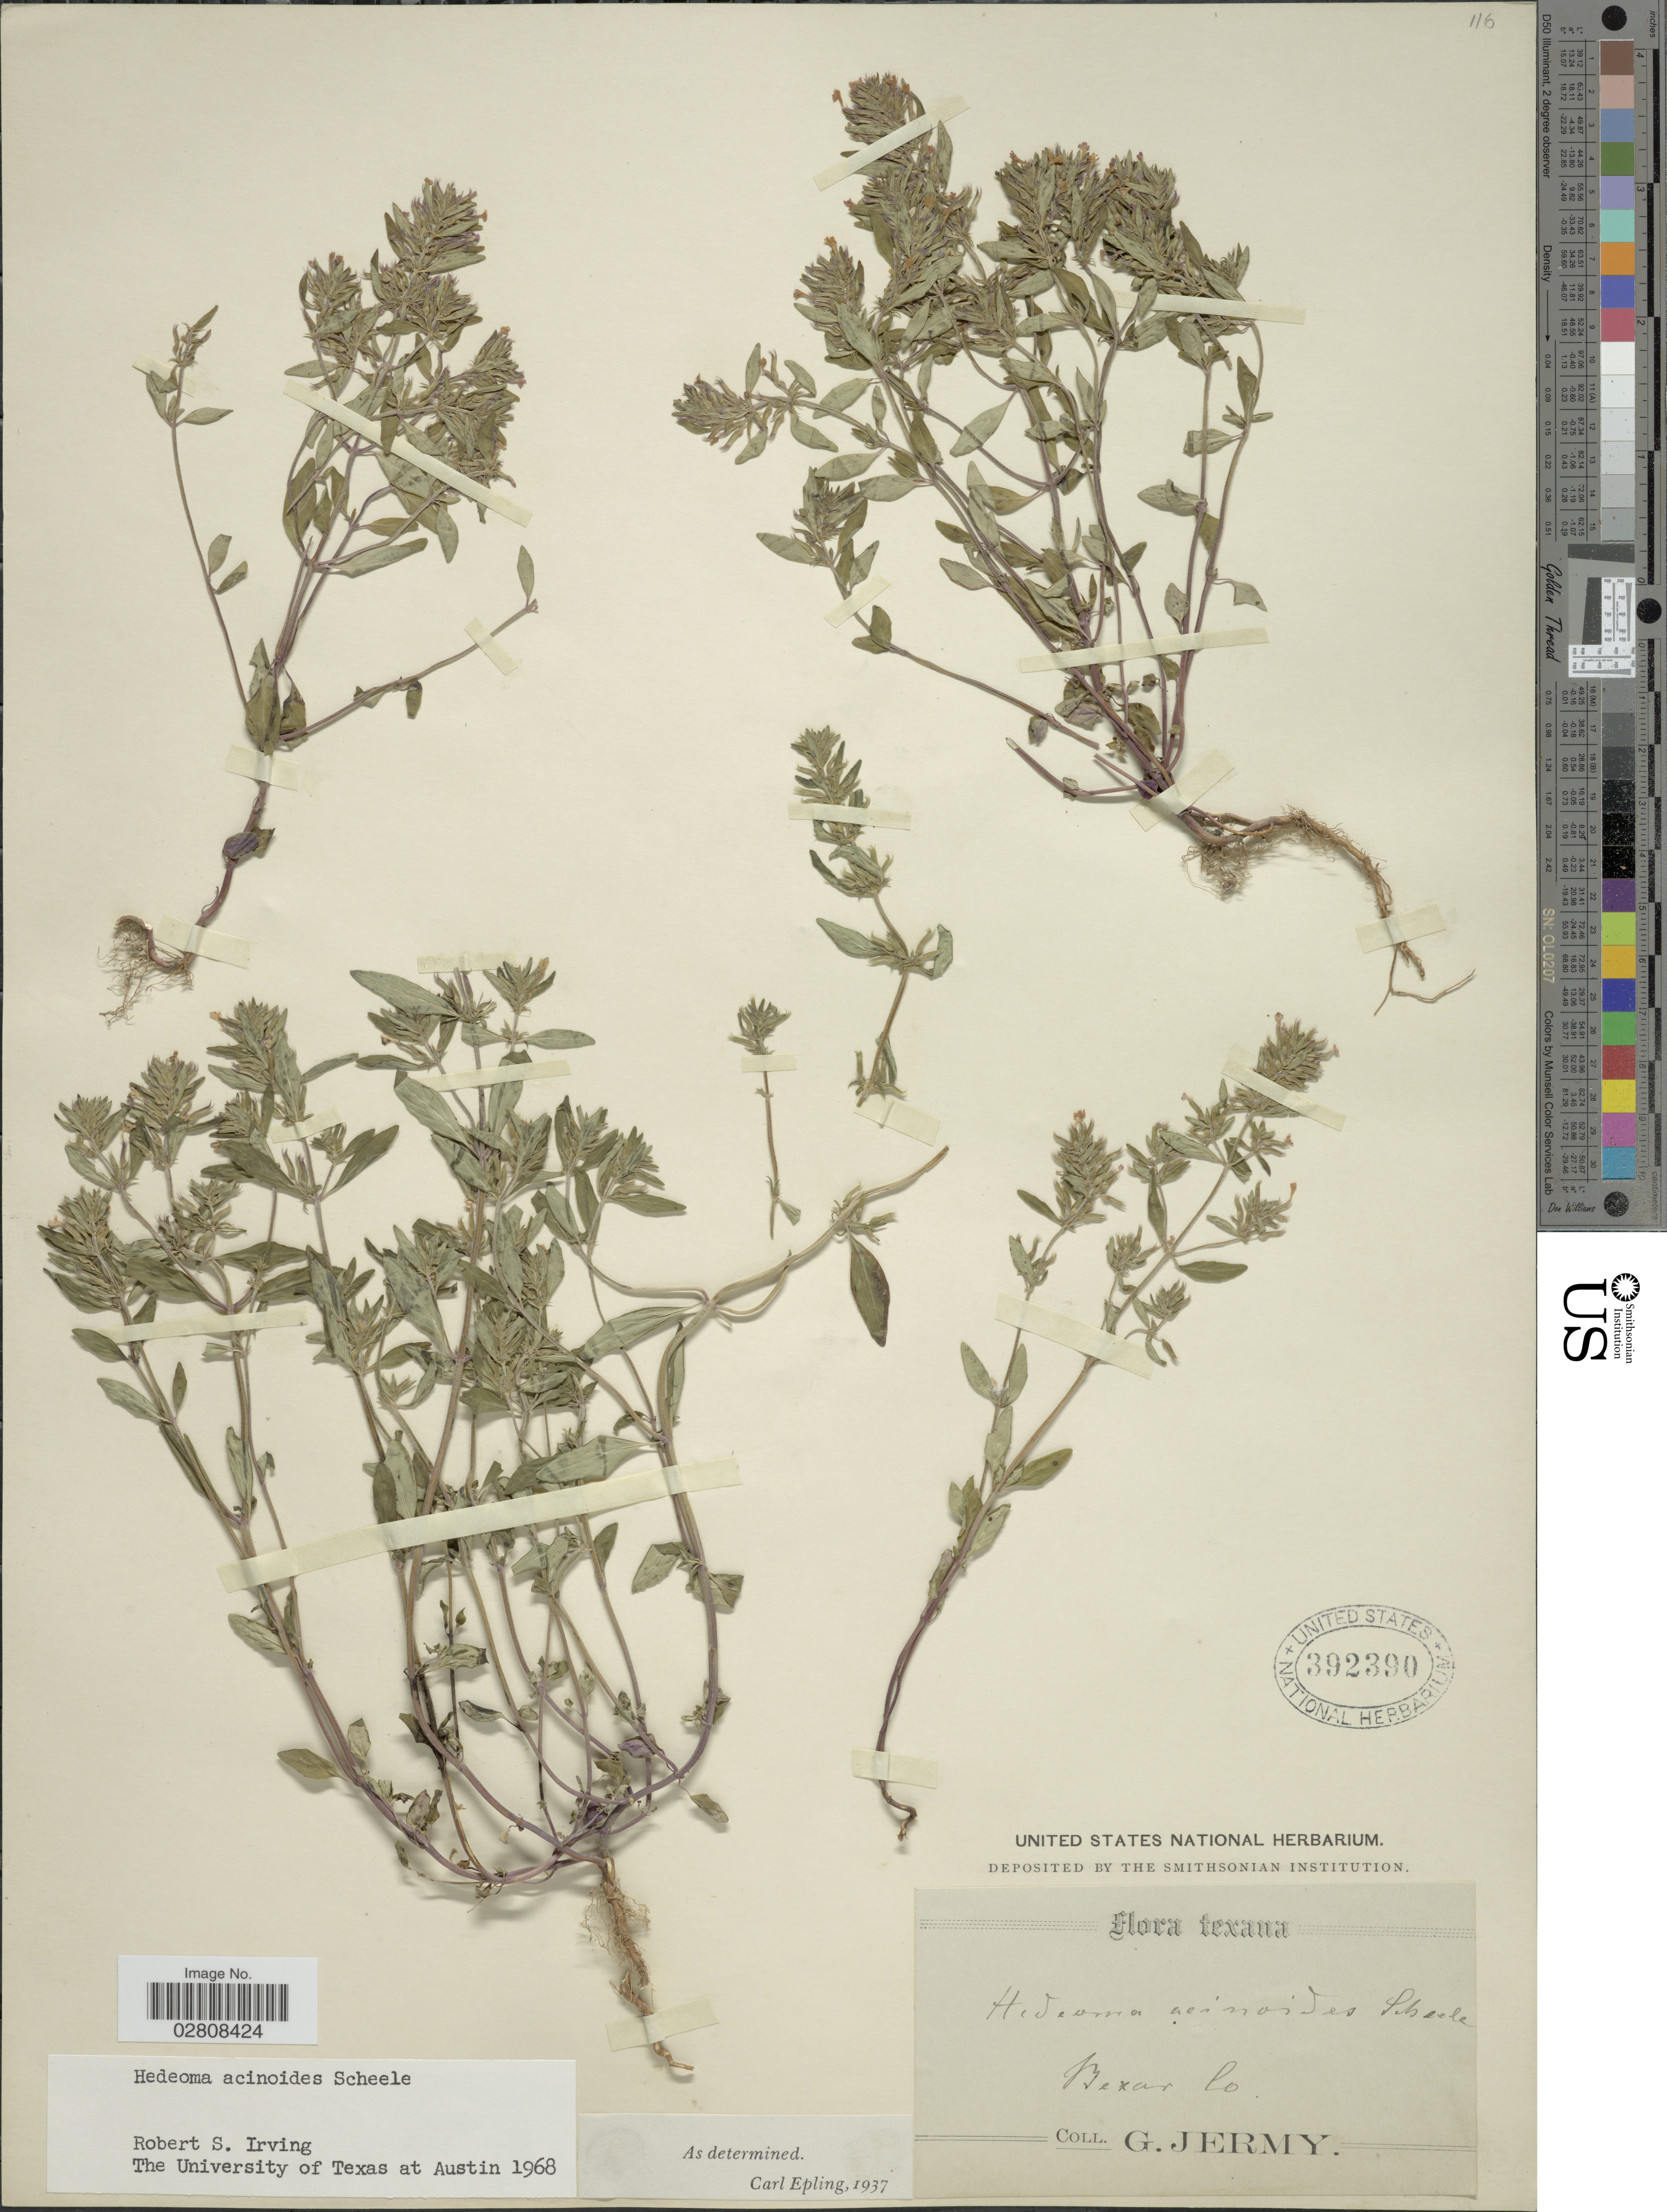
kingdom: Plantae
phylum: Tracheophyta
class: Magnoliopsida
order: Lamiales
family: Lamiaceae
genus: Hedeoma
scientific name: Hedeoma acinoides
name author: Scheele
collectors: G. Jermy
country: United States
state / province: Texas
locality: Bexar Co.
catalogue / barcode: US 392390